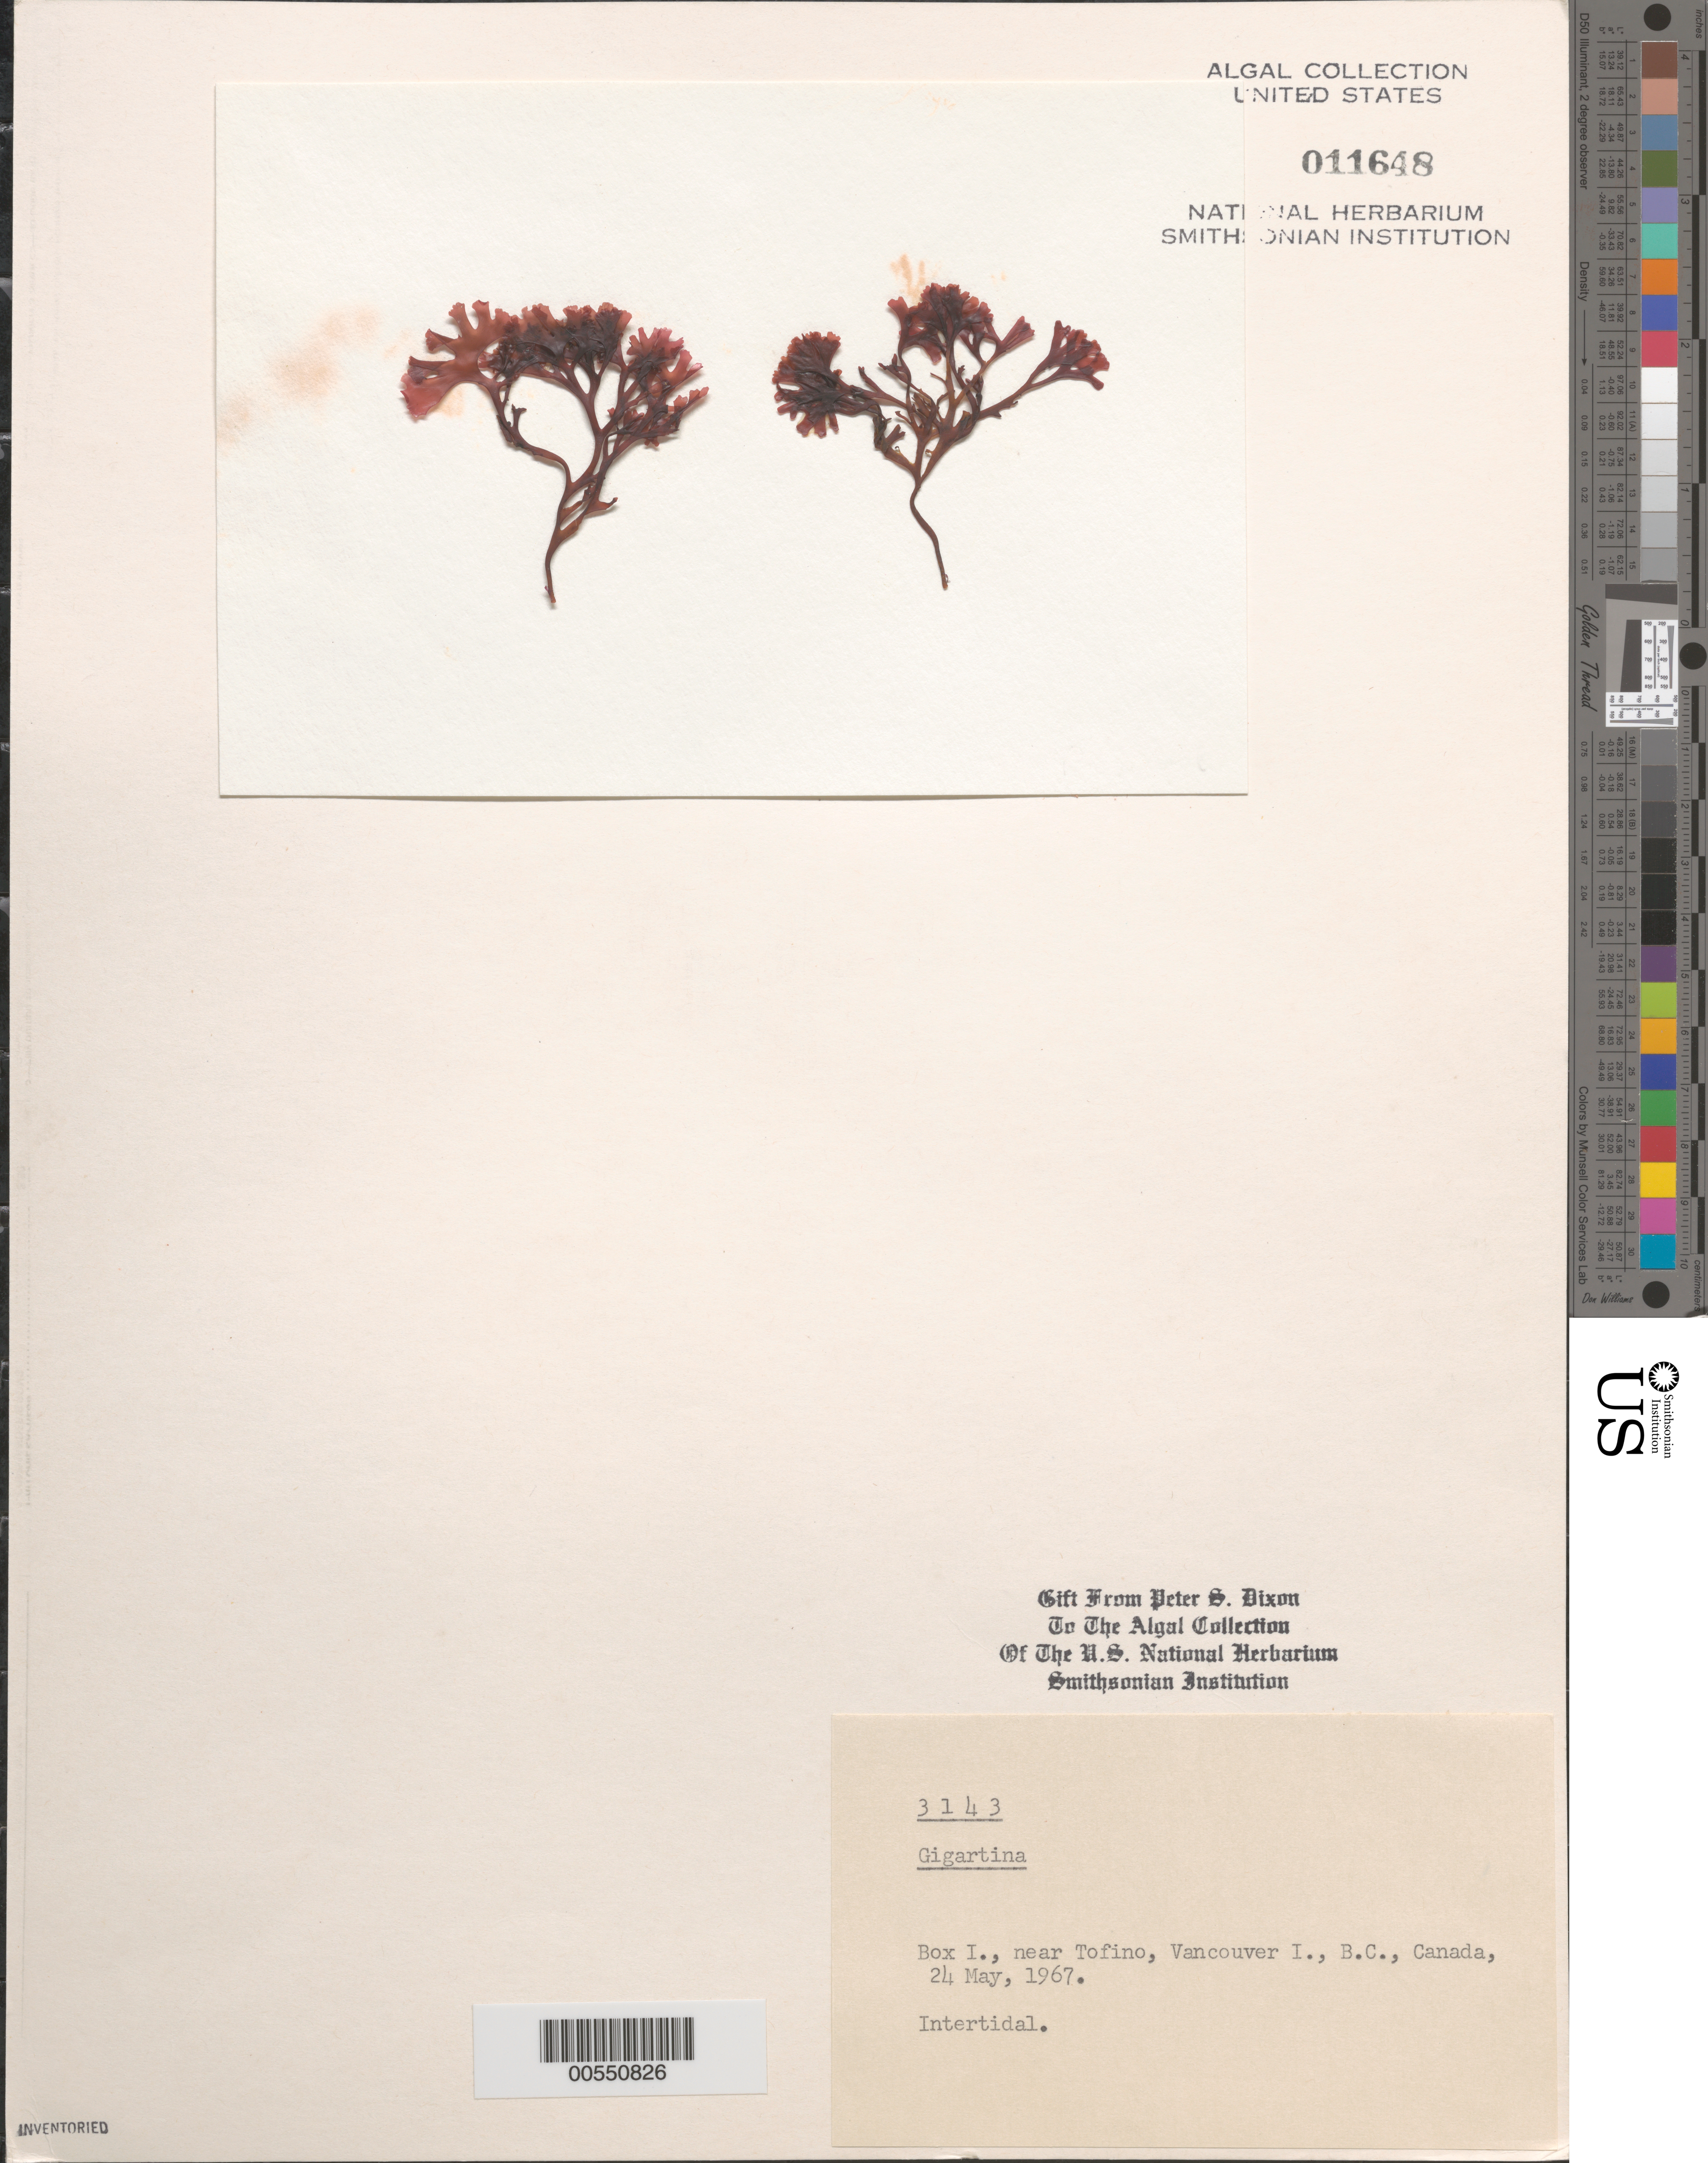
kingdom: Plantae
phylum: Rhodophyta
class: Florideophyceae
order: Gigartinales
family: Gigartinaceae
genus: Gigartina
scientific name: Gigartina sp.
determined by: Dixon, P. S.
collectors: P. S. Dixon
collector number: PSD 3143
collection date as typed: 24 May 1967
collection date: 1967-05-24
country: Canada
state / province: British Columbia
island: Box Island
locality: Near Tofino, Vancouver Island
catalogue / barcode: US 11648